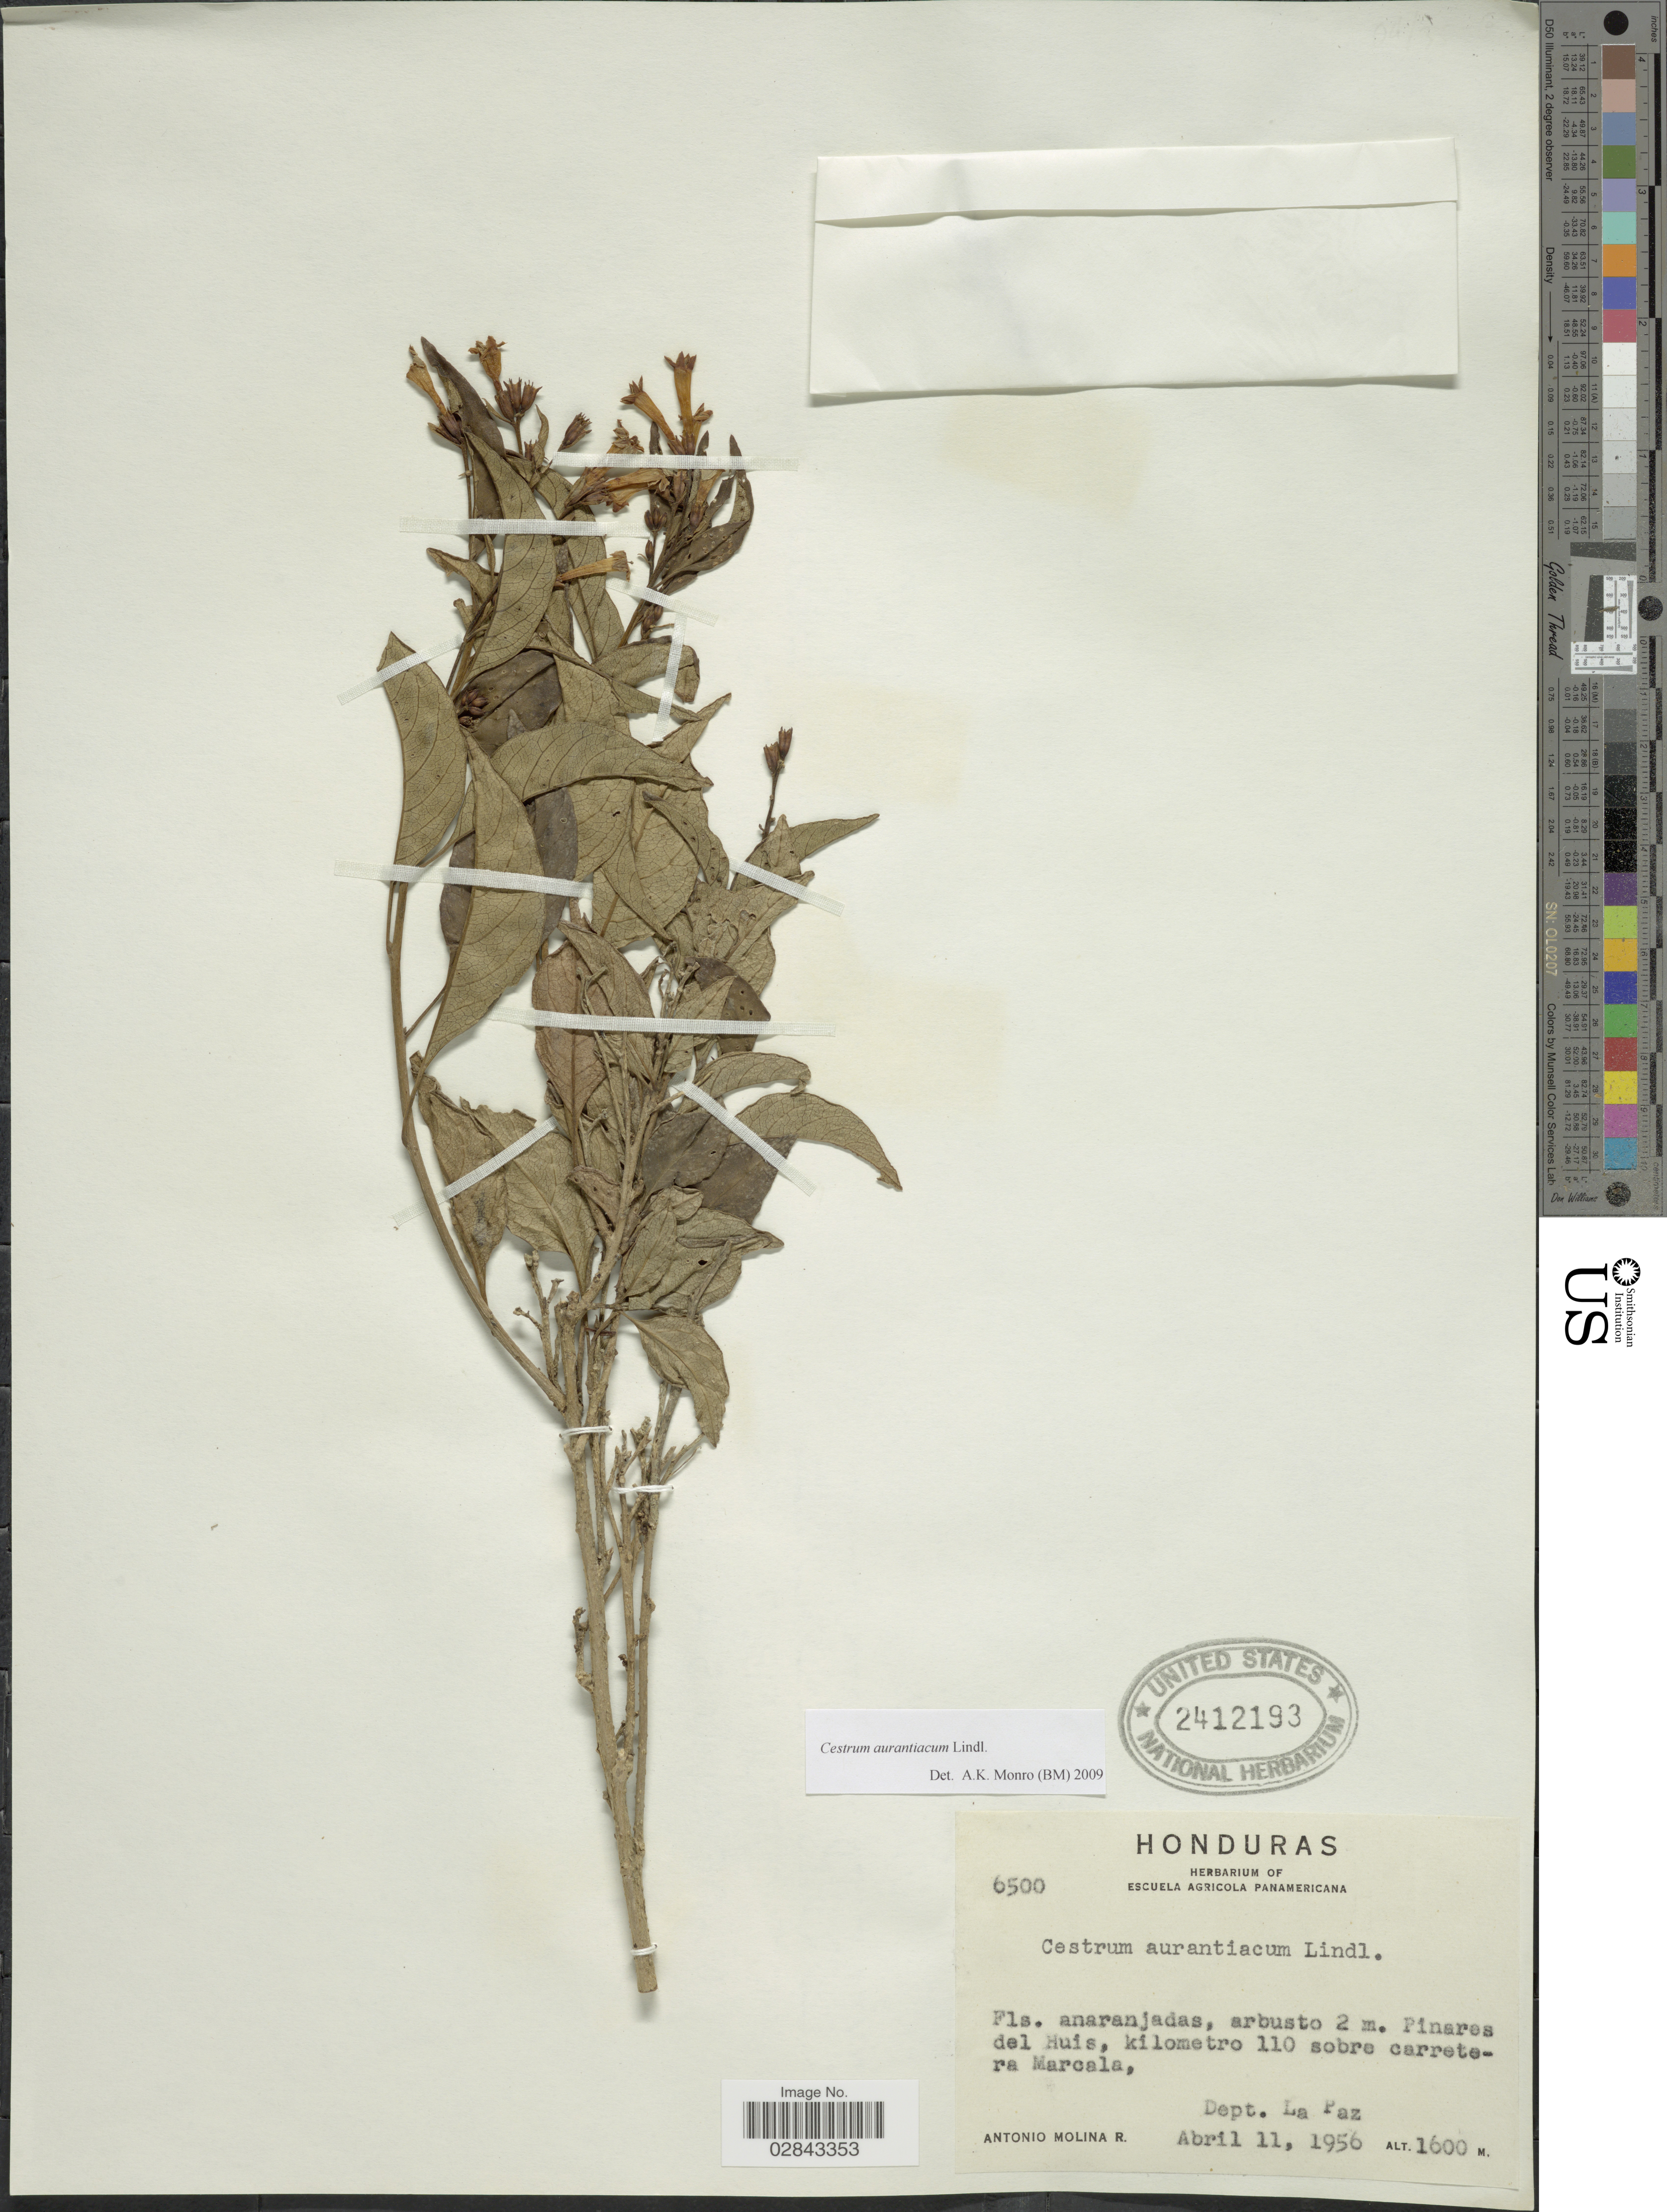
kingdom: Plantae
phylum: Tracheophyta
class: Magnoliopsida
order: Solanales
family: Solanaceae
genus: Cestrum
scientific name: Cestrum aurantiacum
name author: Lindley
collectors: A. Molina R.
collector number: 6500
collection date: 1956-04-11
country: Honduras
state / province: La Paz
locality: Pinares del Huis, kilometro 110 sobre carretera Marcala. Dept. La Paz.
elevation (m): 1600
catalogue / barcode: US 2412193